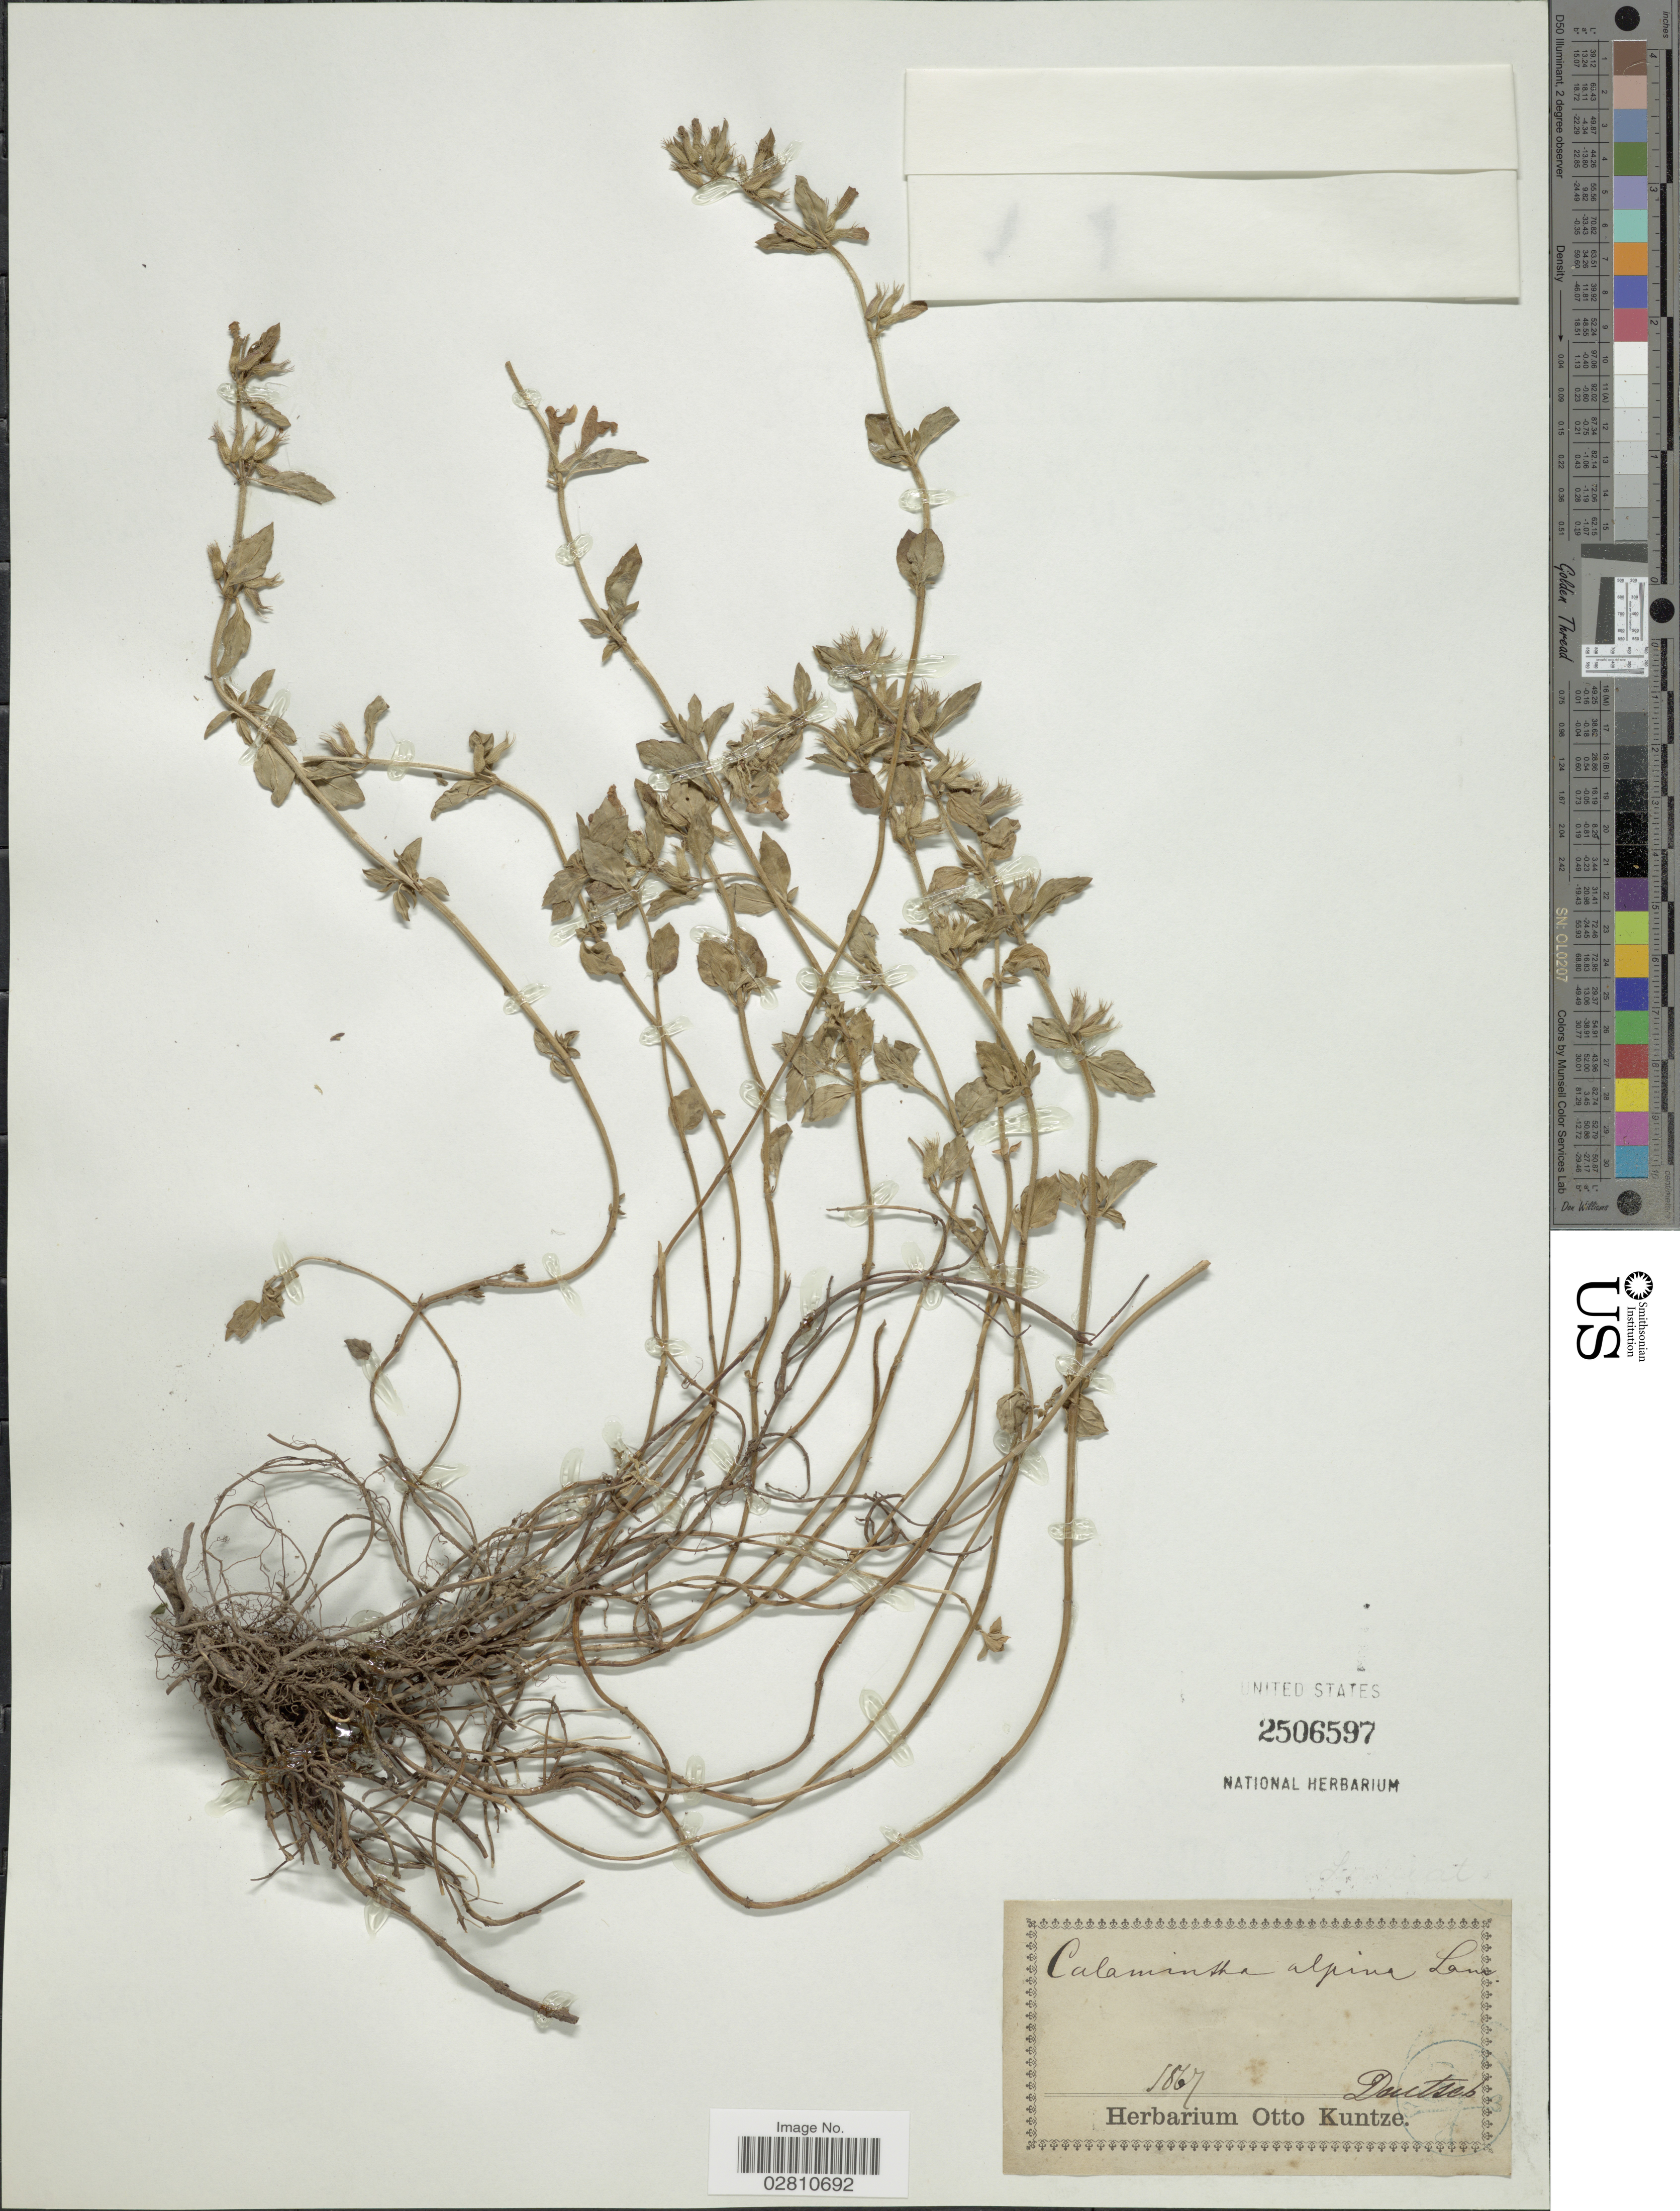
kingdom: Plantae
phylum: Tracheophyta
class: Magnoliopsida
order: Lamiales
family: Lamiaceae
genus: Clinopodium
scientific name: Clinopodium alpinum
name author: (L.) Kuntze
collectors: ex herb. Otto Kuntze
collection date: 1867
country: Germany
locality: Doutseb. [interpreted]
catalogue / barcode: US 2506597